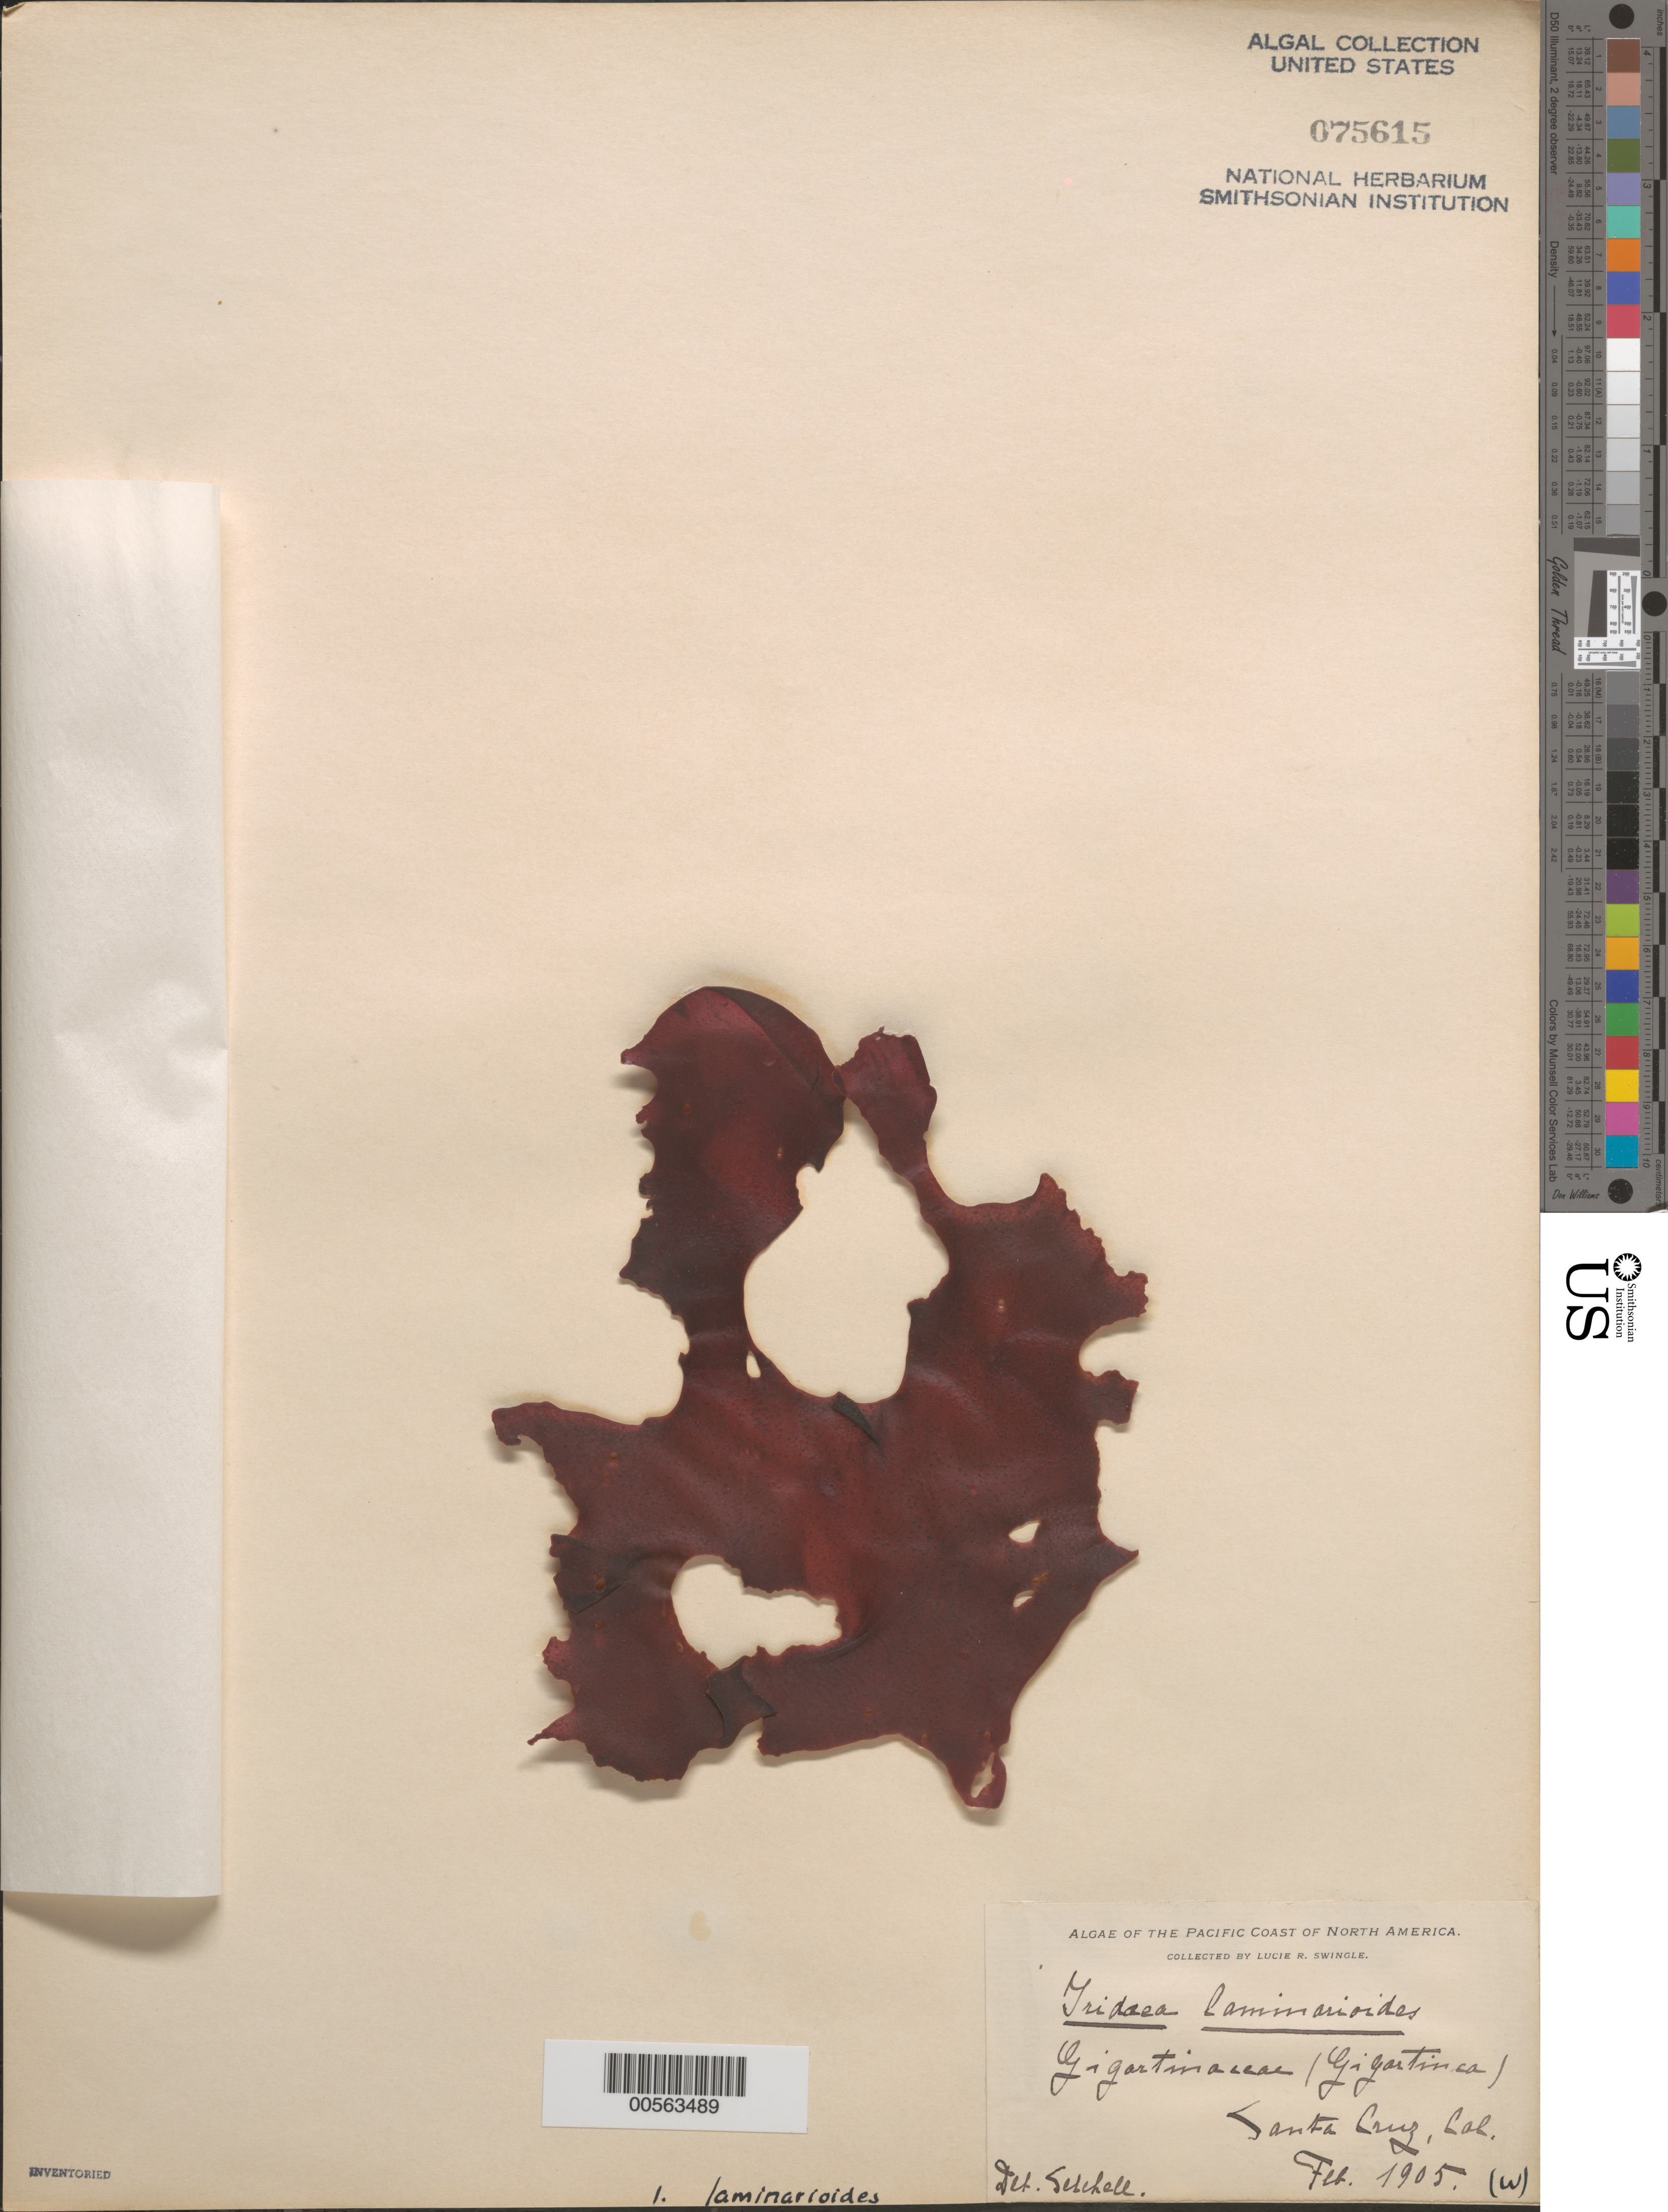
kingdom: Plantae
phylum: Rhodophyta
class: Florideophyceae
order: Gigartinales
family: Gigartinaceae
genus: Mazzaella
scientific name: Mazzaella laminarioides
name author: (Bory) Fredericq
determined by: Algae name updating Project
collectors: L. Swingle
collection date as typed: Feb 1905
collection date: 1905-02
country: United States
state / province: California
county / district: Santa Cruz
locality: Santa Cruz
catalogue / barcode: US 75615